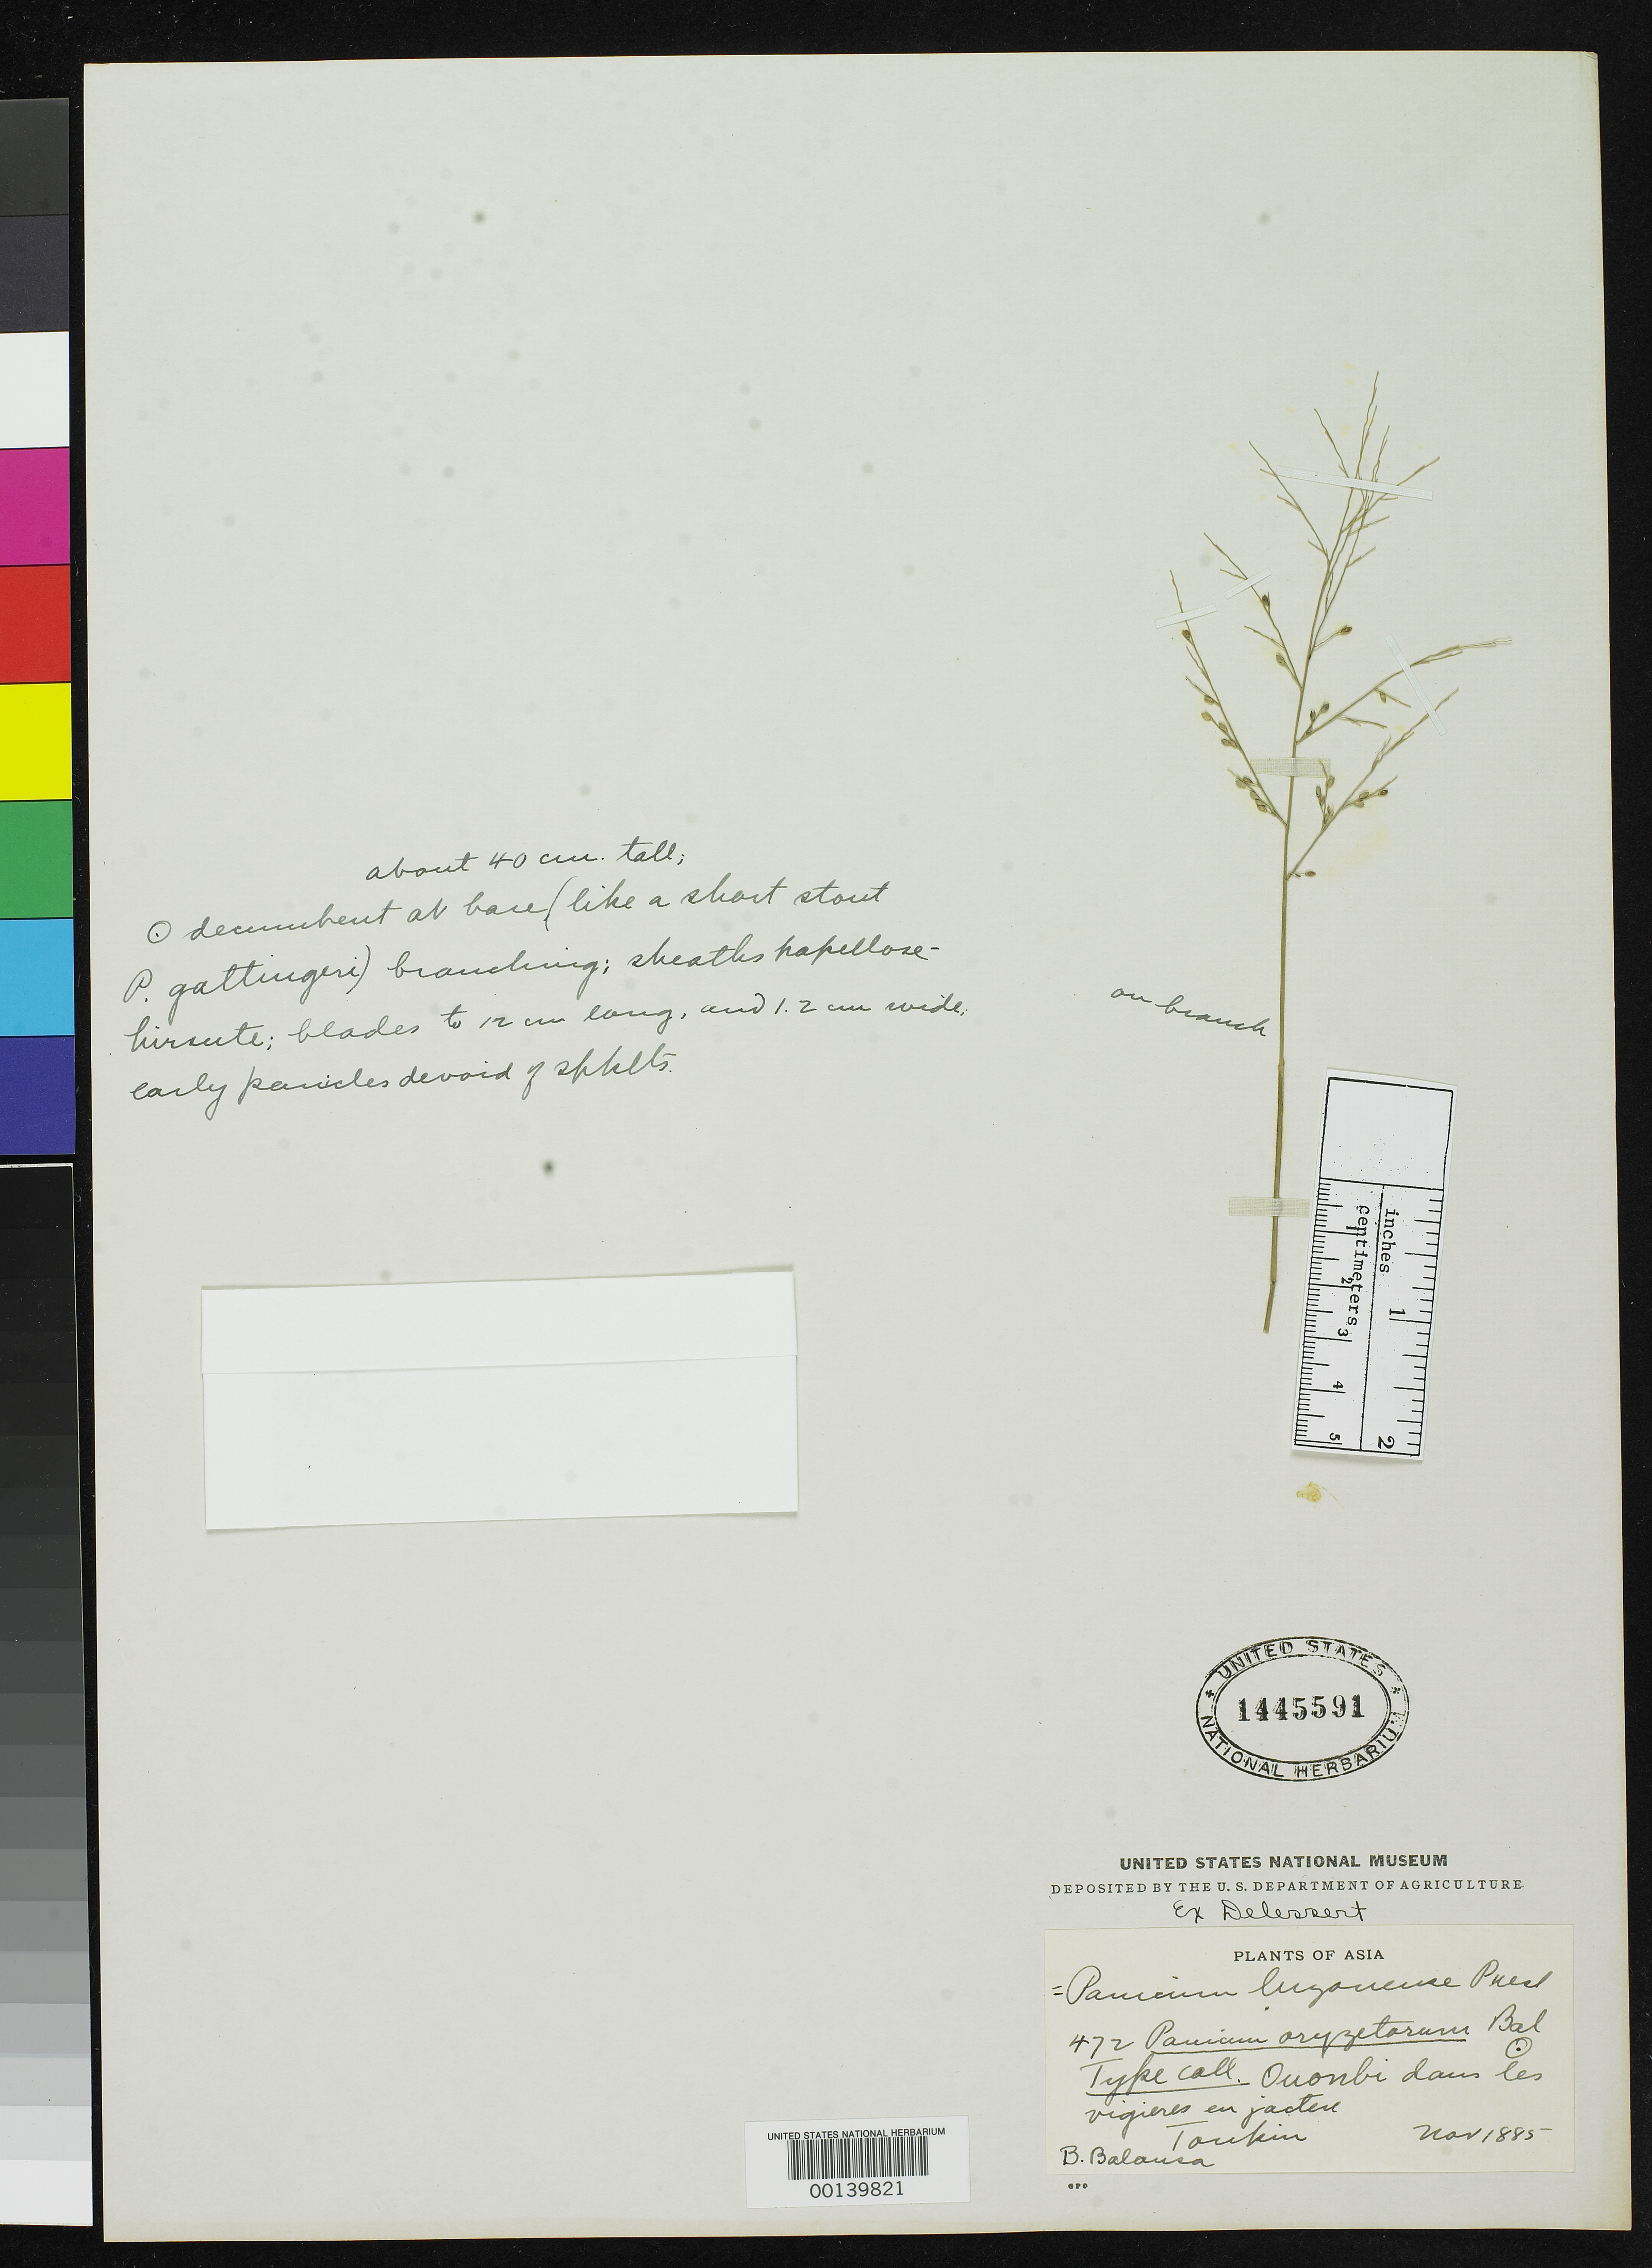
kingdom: Plantae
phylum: Tracheophyta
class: Liliopsida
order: Poales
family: Poaceae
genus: Panicum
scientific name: Panicum oryzetorum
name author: Balansa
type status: Isosyntype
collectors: B. Balansa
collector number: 472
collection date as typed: Nov 1885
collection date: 1885-11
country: Vietnam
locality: Ouonbi.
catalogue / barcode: US 1445591